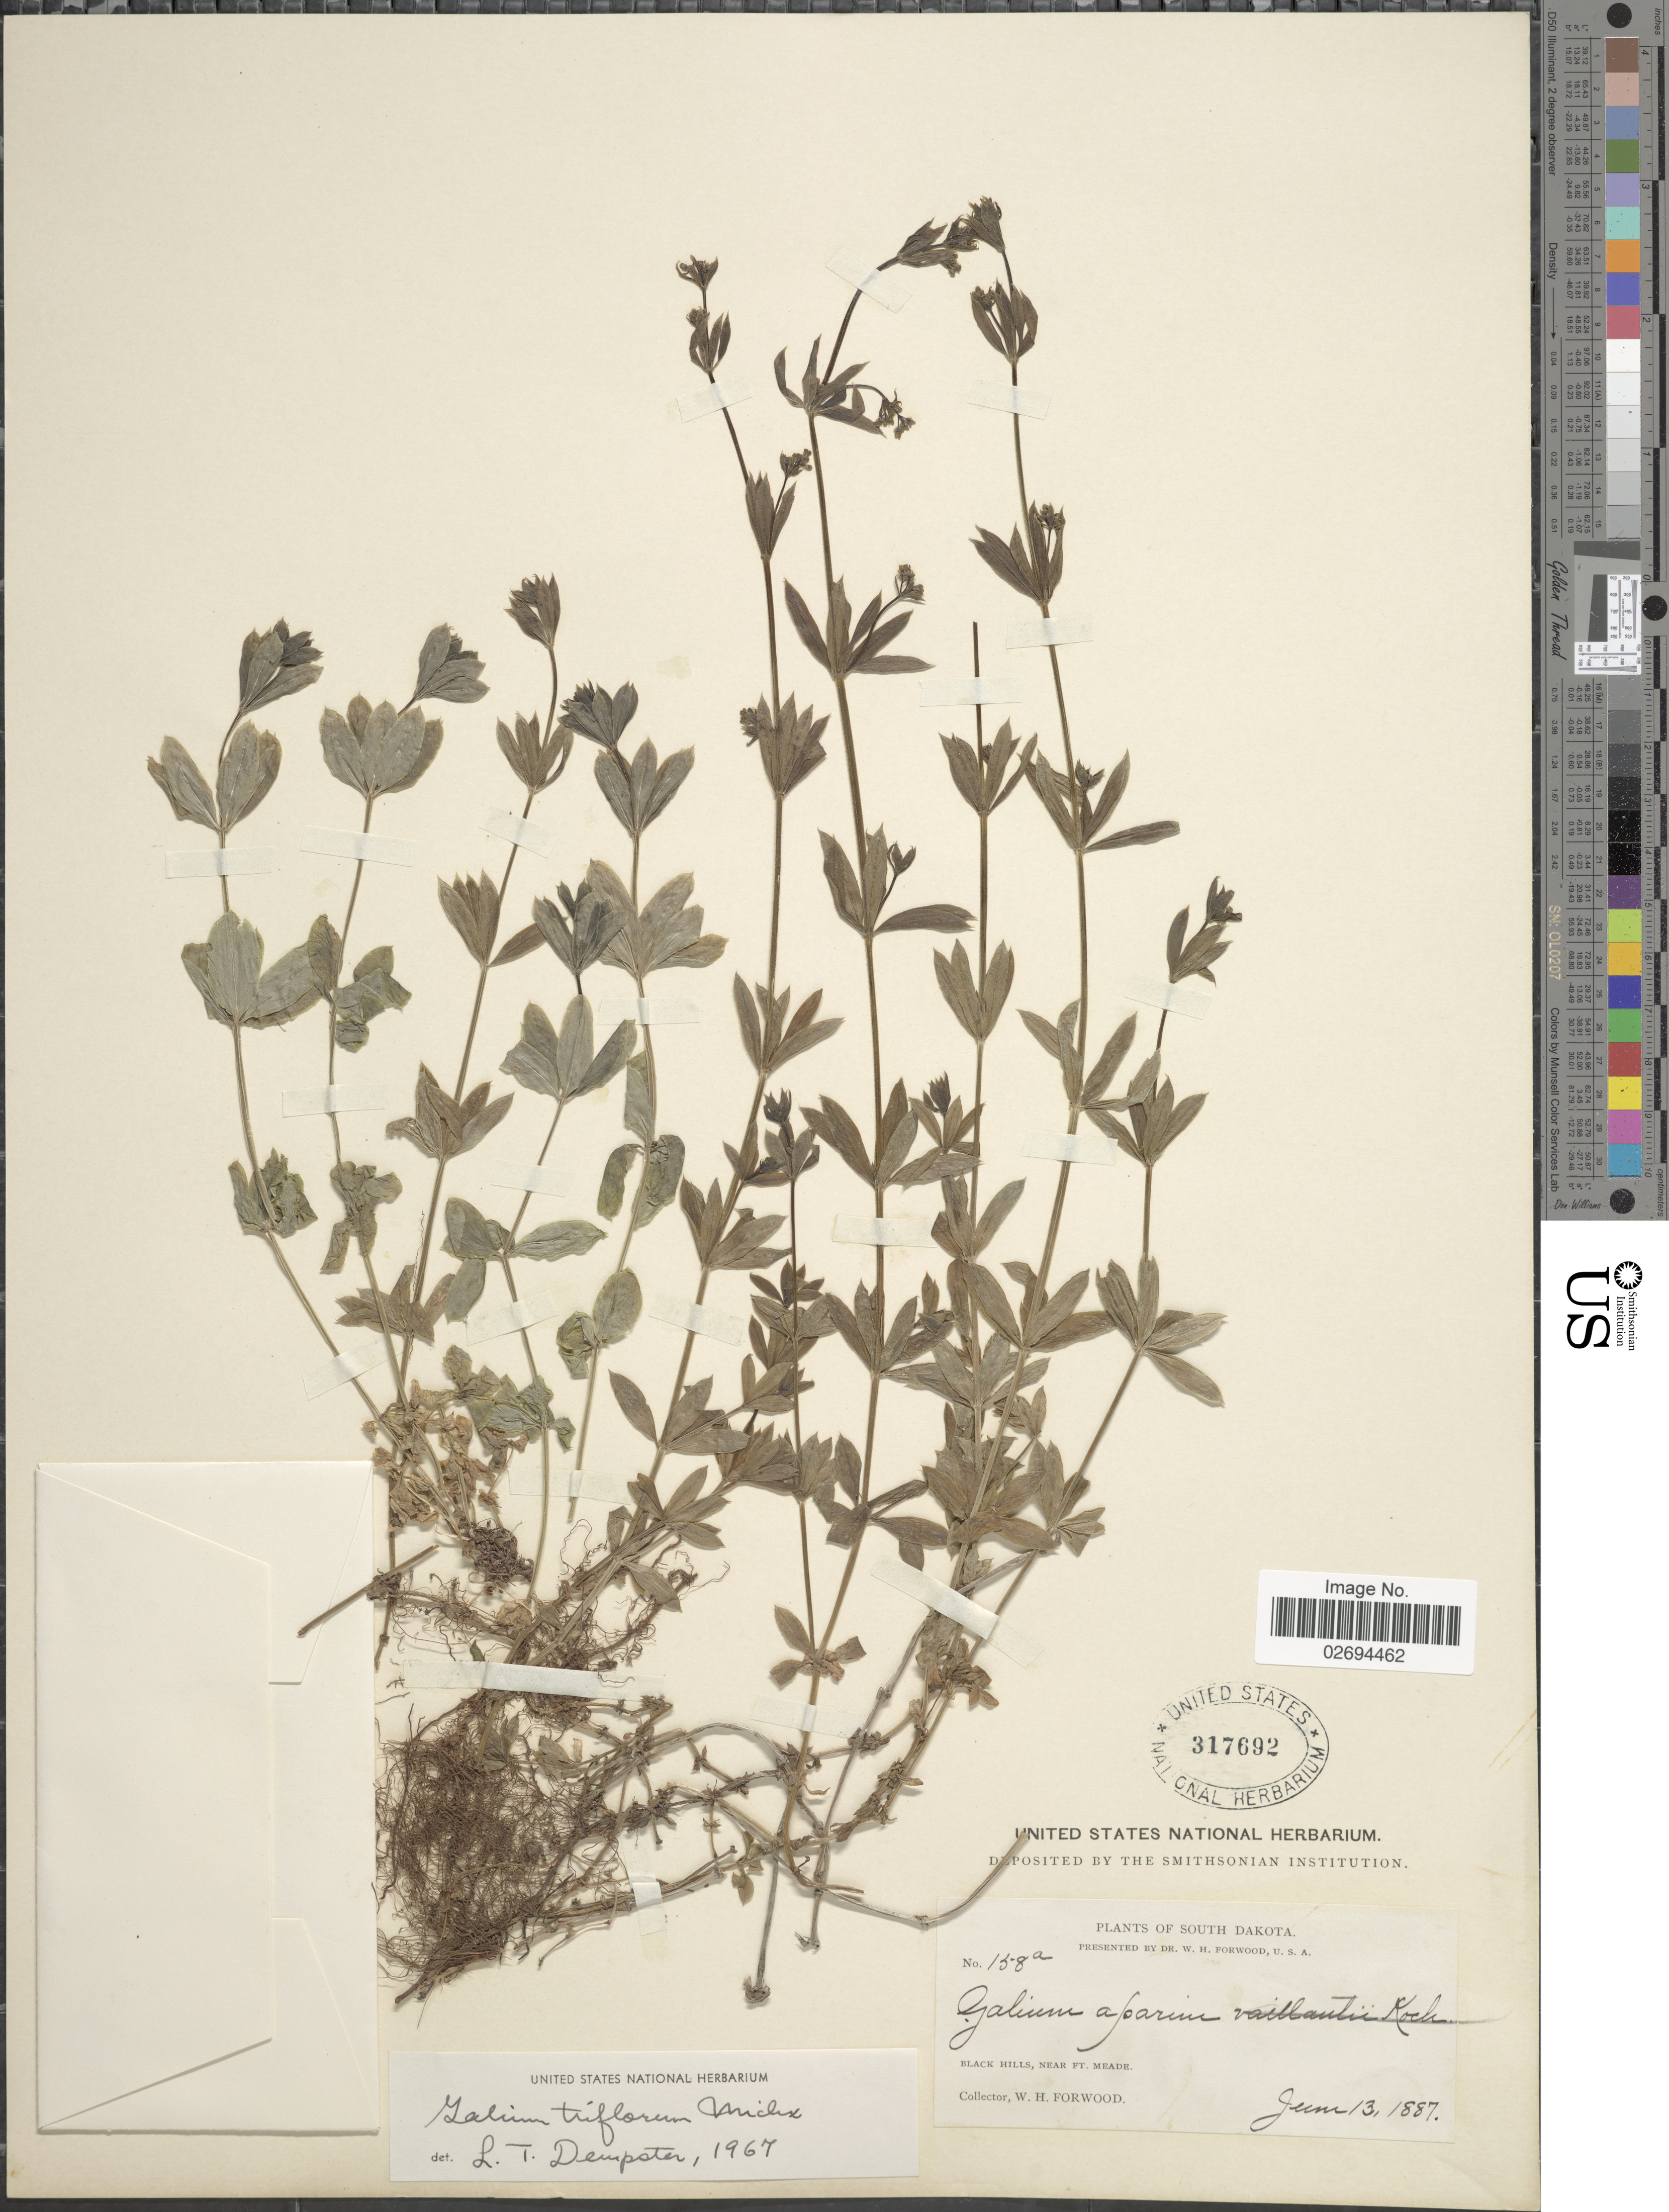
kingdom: Plantae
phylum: Tracheophyta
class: Magnoliopsida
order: Gentianales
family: Rubiaceae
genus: Galium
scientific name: Galium triflorum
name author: Michx.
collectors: W. Forwood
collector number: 158a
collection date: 1887-06-13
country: United States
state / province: South Dakota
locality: Black Hills, near Ft. Meade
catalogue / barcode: US 317692